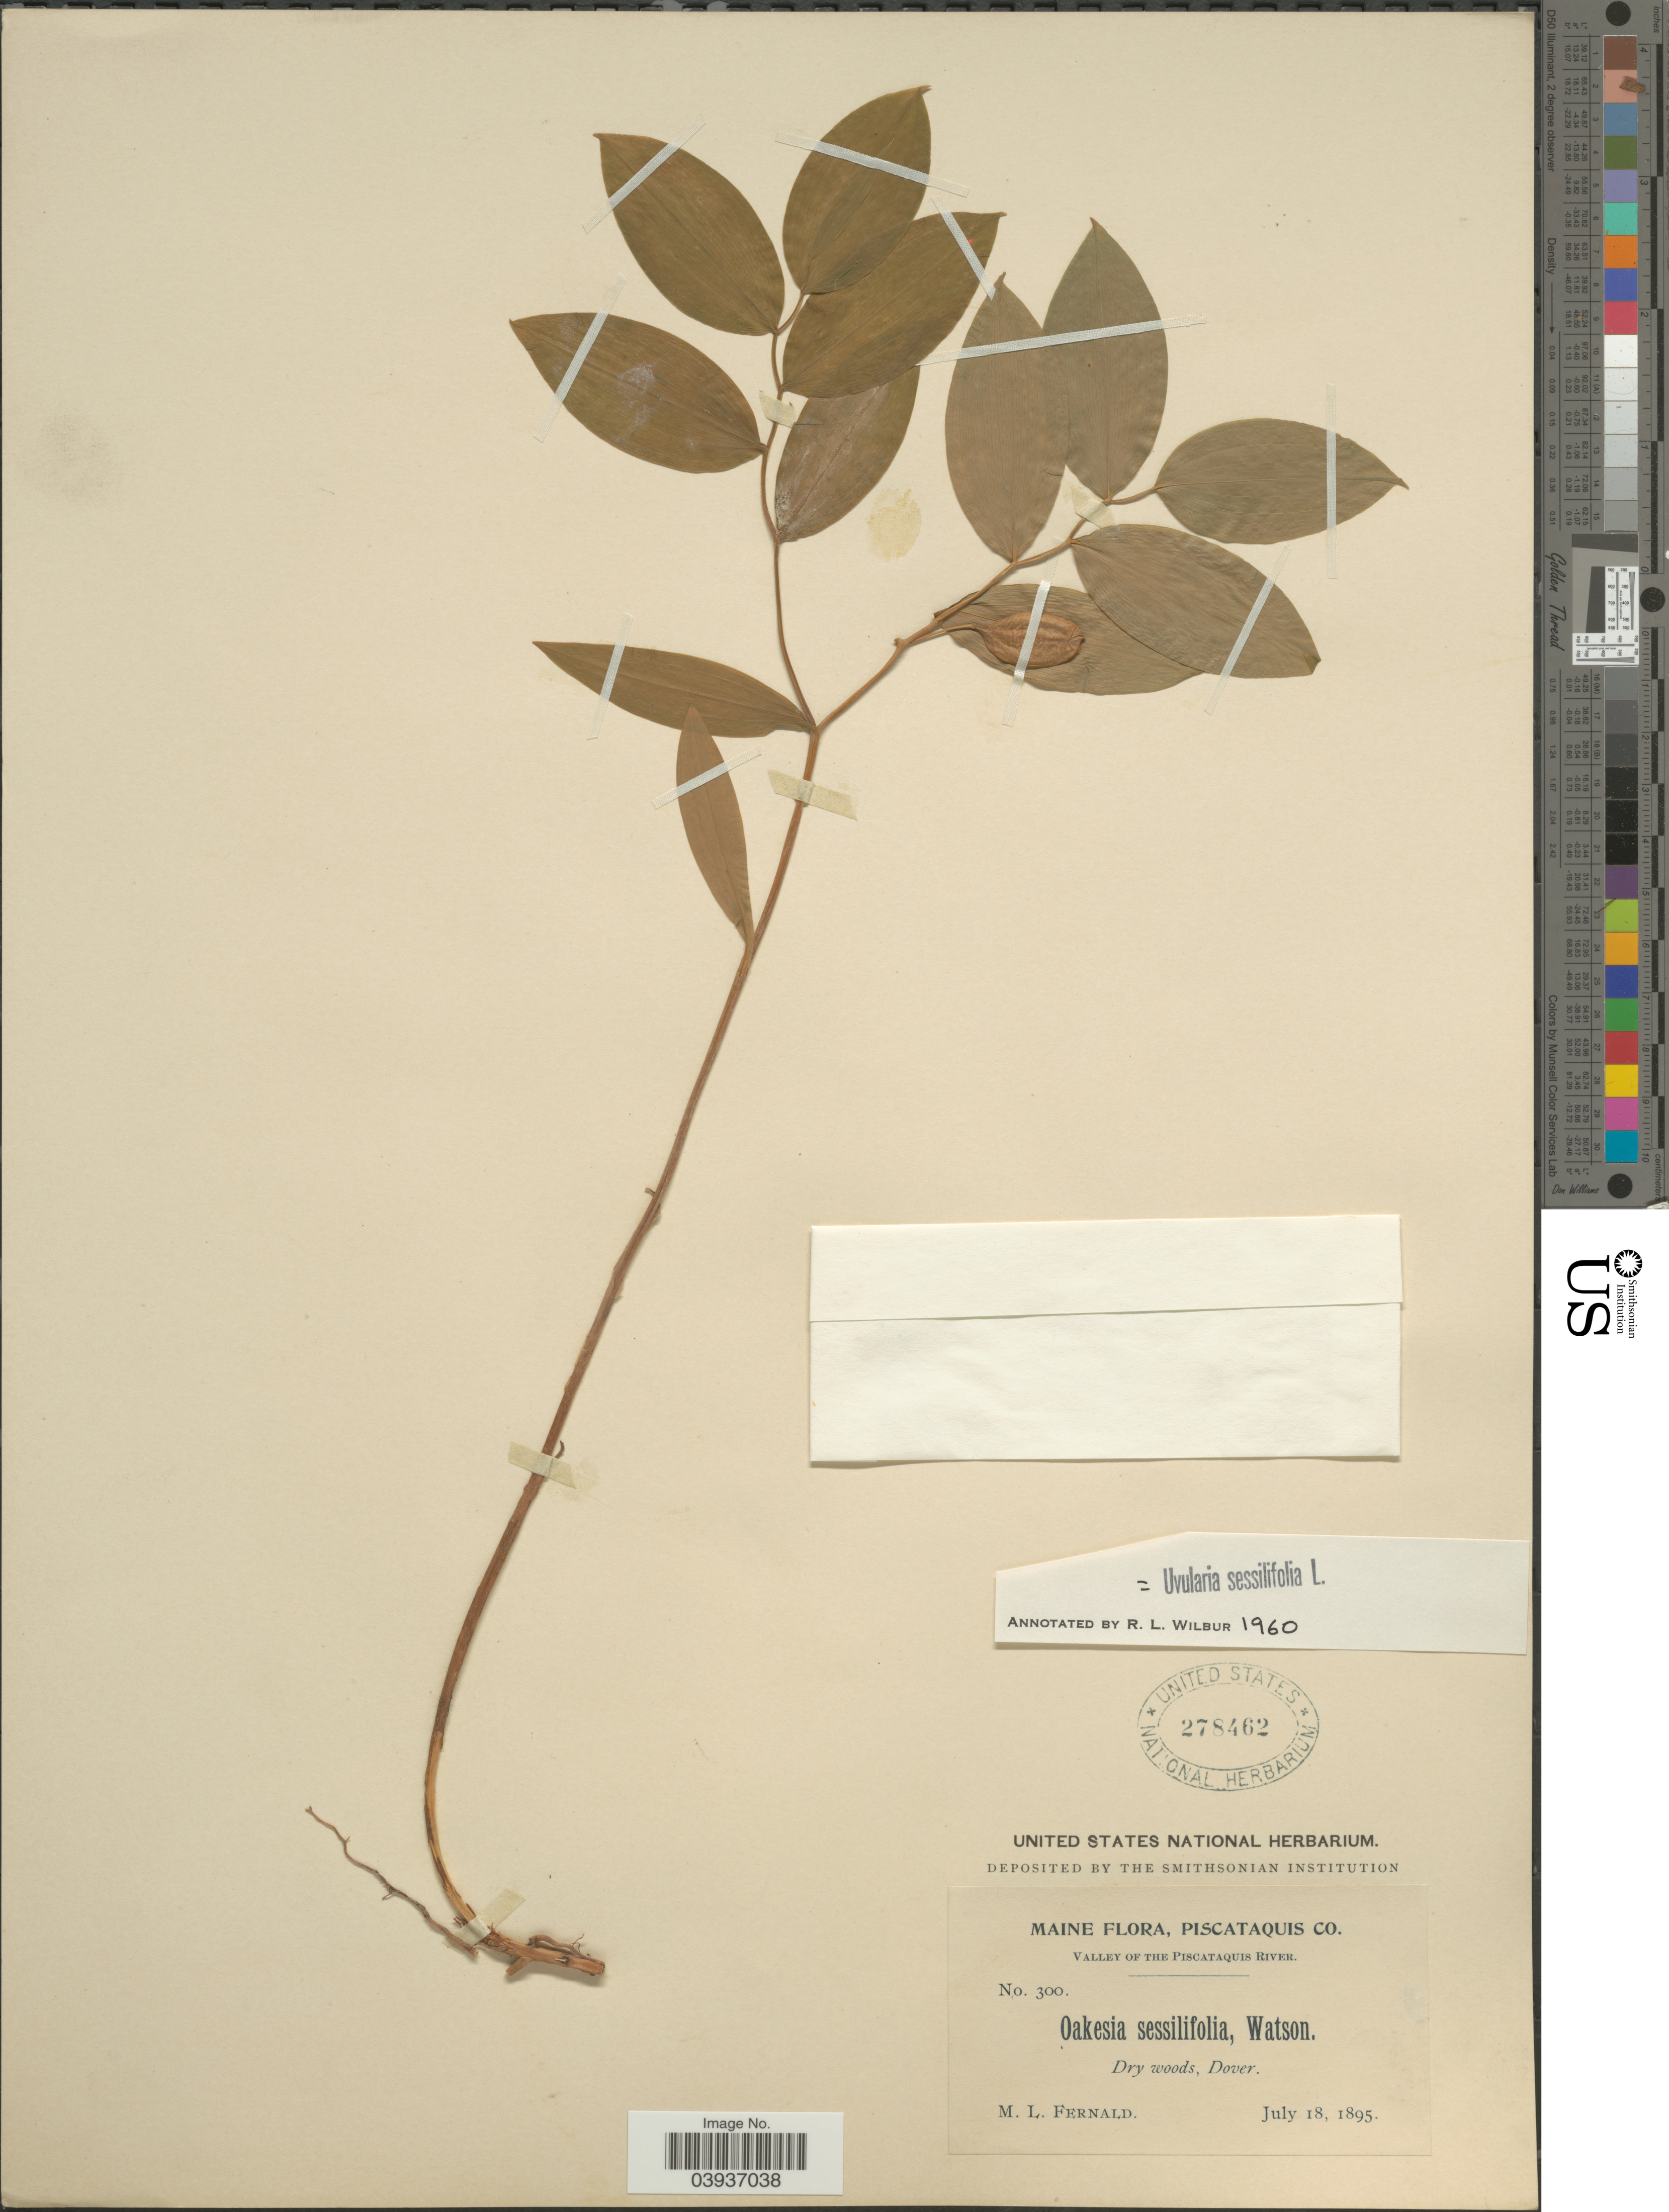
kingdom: Plantae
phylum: Tracheophyta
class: Liliopsida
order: Liliales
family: Colchicaceae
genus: Uvularia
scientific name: Uvularia sessilifolia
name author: L.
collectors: M. L. Fernald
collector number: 300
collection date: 1895-07-18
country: United States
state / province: Maine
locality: Piscataquis Co. Valley of the Piscataquis River. Dover.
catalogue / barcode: US 278462